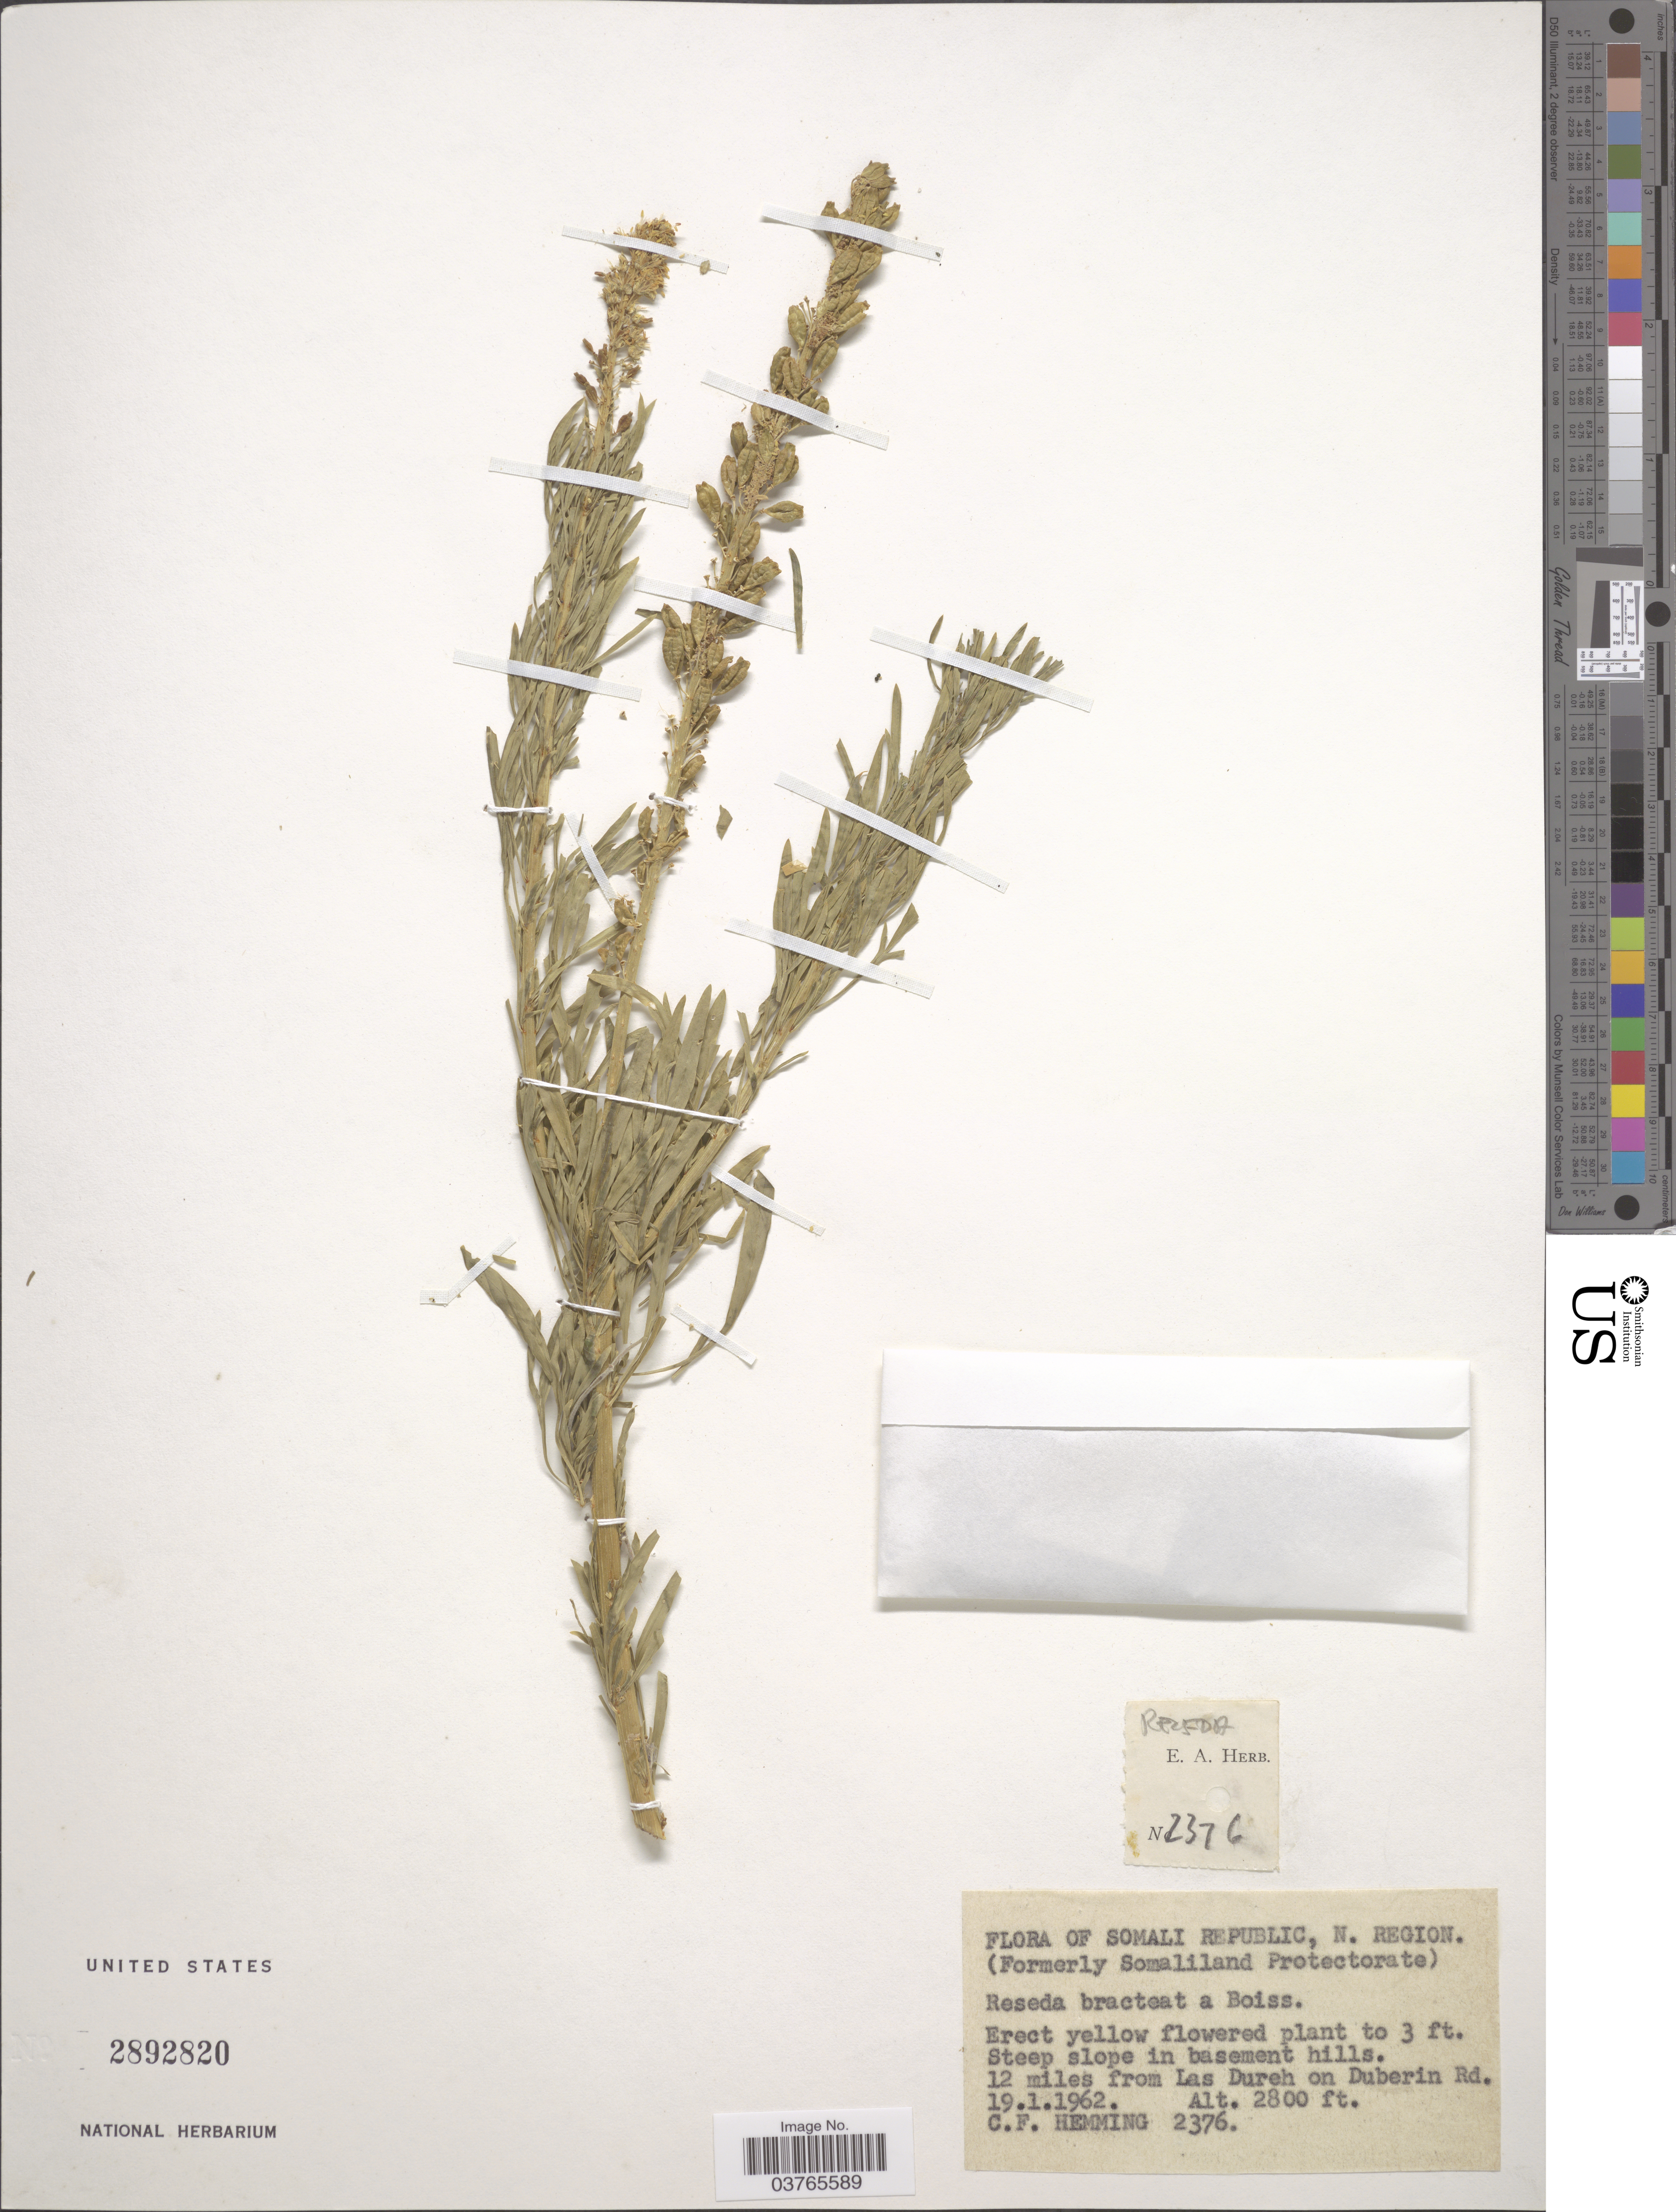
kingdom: Plantae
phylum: Tracheophyta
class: Magnoliopsida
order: Brassicales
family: Resedaceae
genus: Reseda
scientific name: Reseda bracteata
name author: Boiss.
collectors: C. Hemming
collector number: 2376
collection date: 1962-01-19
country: Somalia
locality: Somali Republic, N. Region. 12 miles from Las Dureh on Duberin Rd.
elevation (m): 853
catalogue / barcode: US 2892820